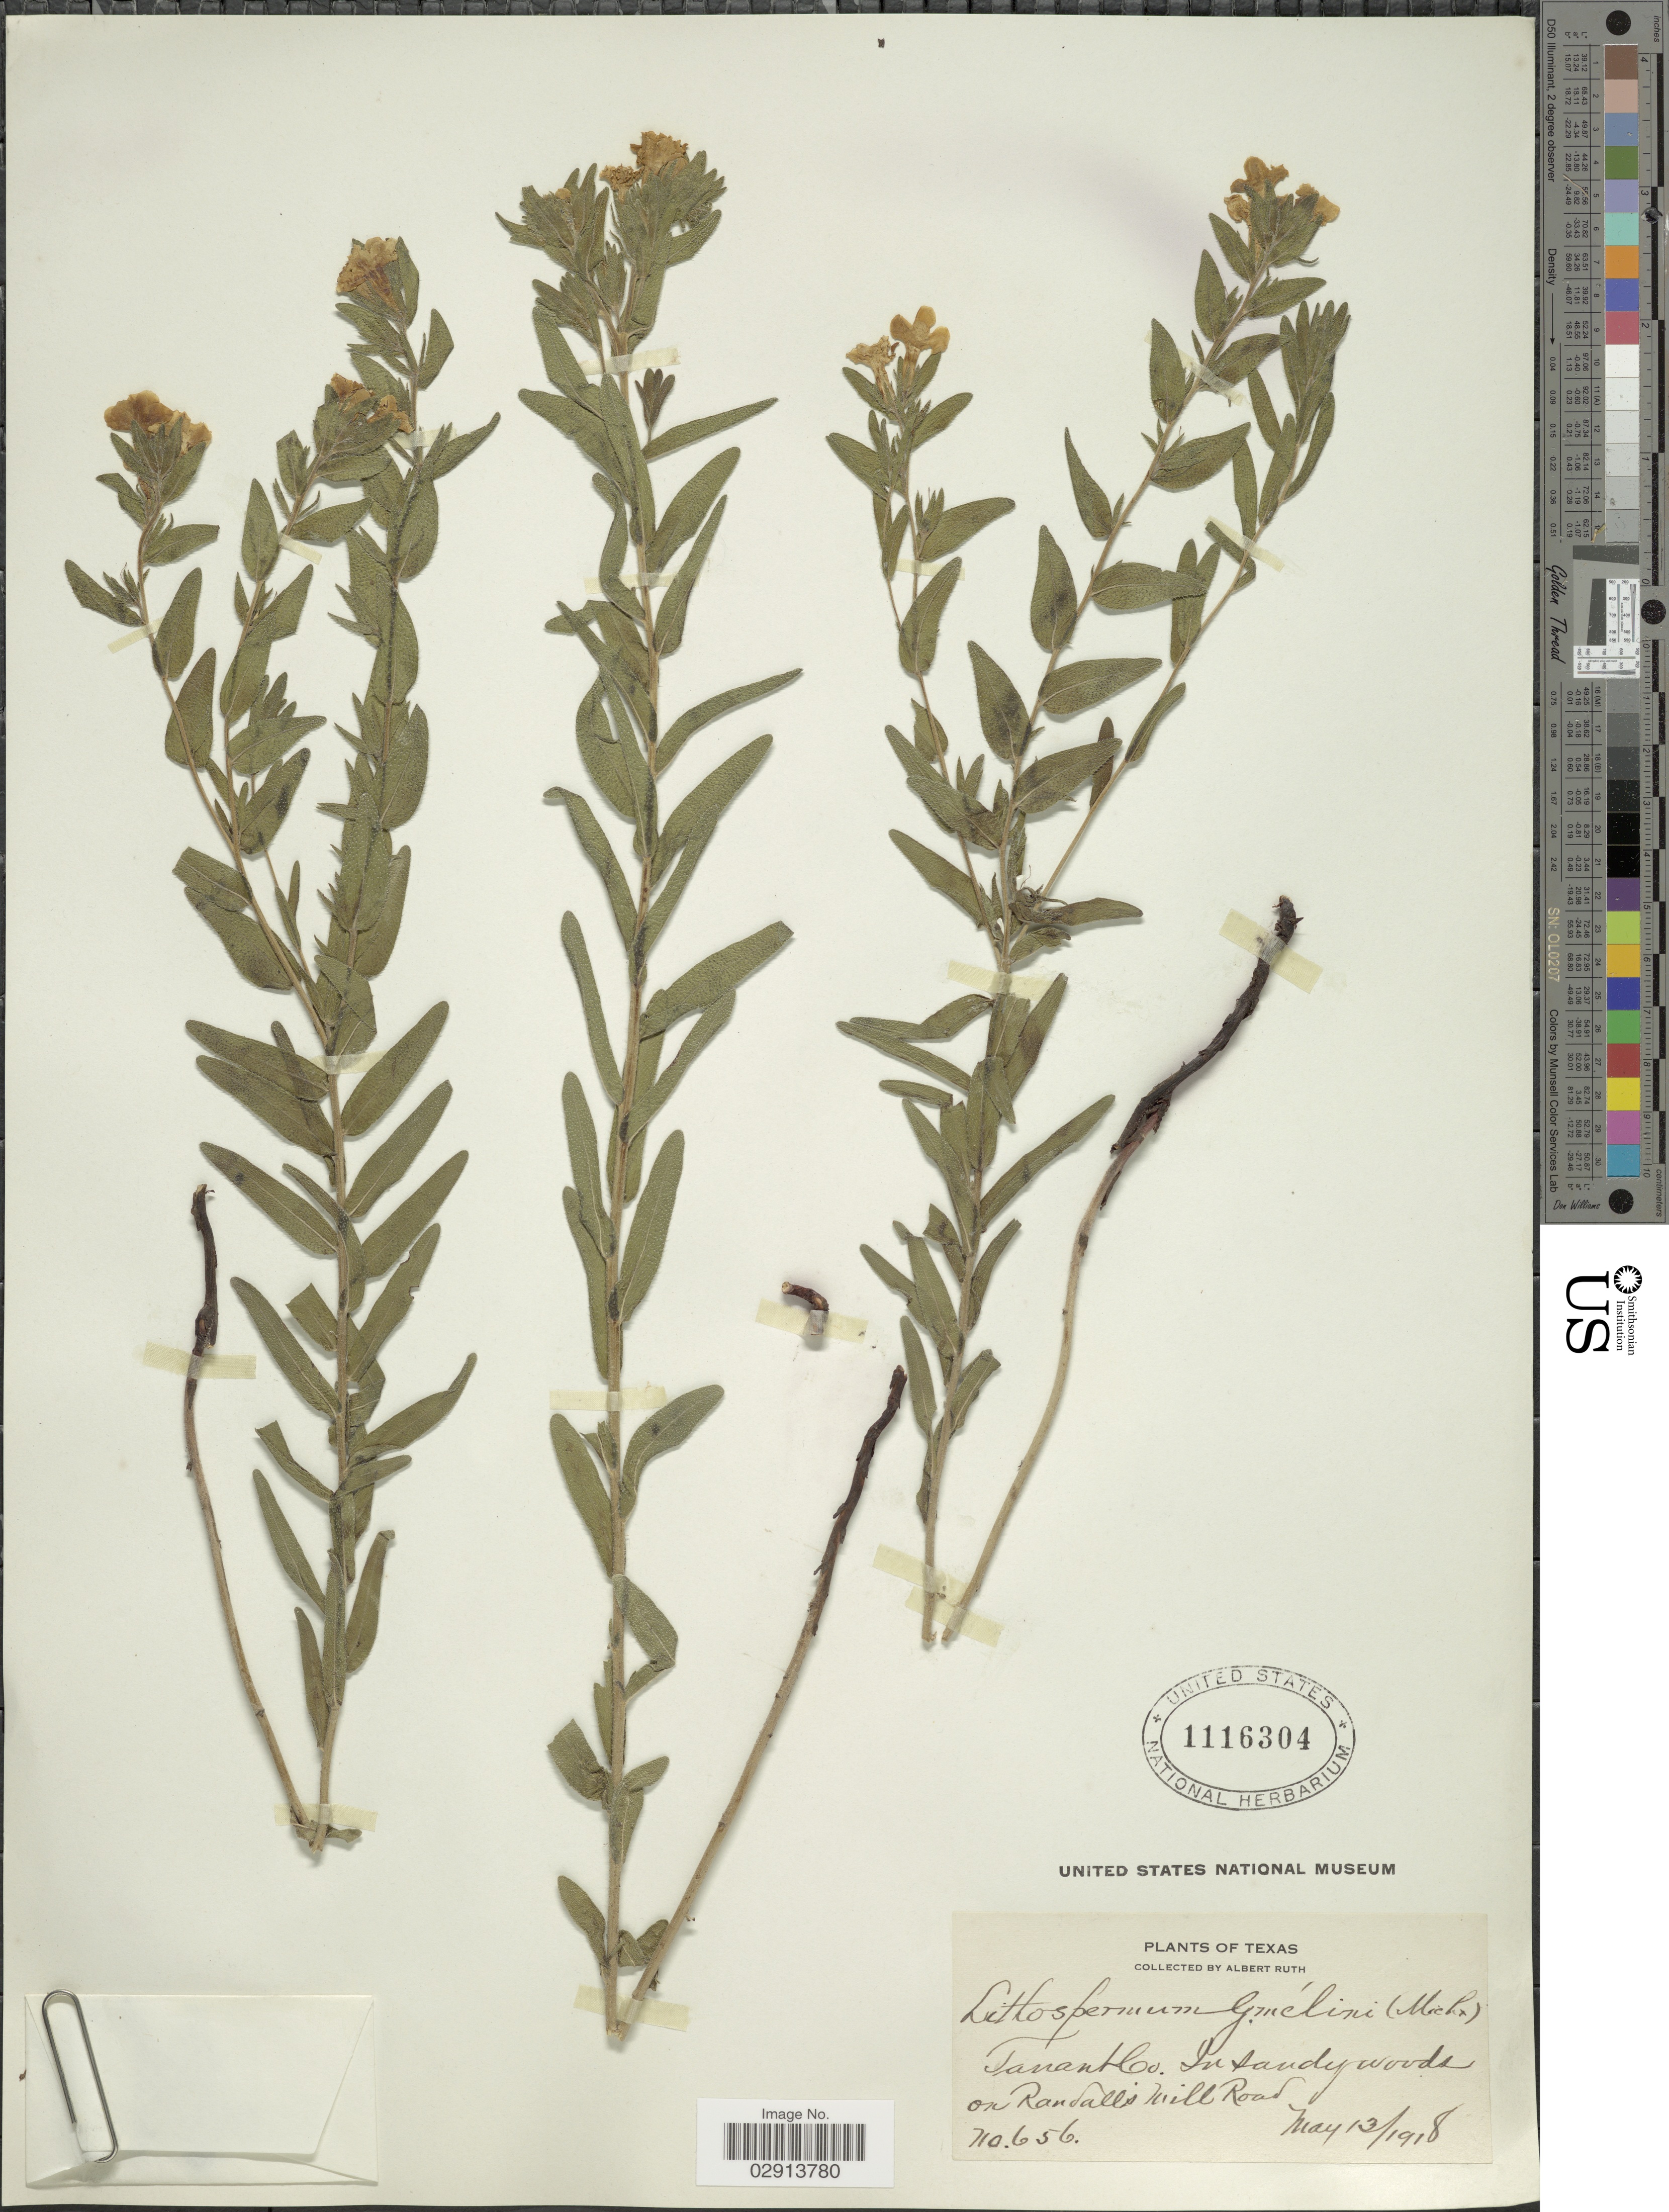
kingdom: Plantae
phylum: Tracheophyta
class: Magnoliopsida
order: Boraginales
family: Boraginaceae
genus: Lithospermum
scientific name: Lithospermum caroliniense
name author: (J.F. Gmel.) MacMill.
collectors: A. Ruth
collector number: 656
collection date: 1918-05-13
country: United States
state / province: Texas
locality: Tanant Co. In sandy woods on Randalls Mill Road.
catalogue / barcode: US 1116304